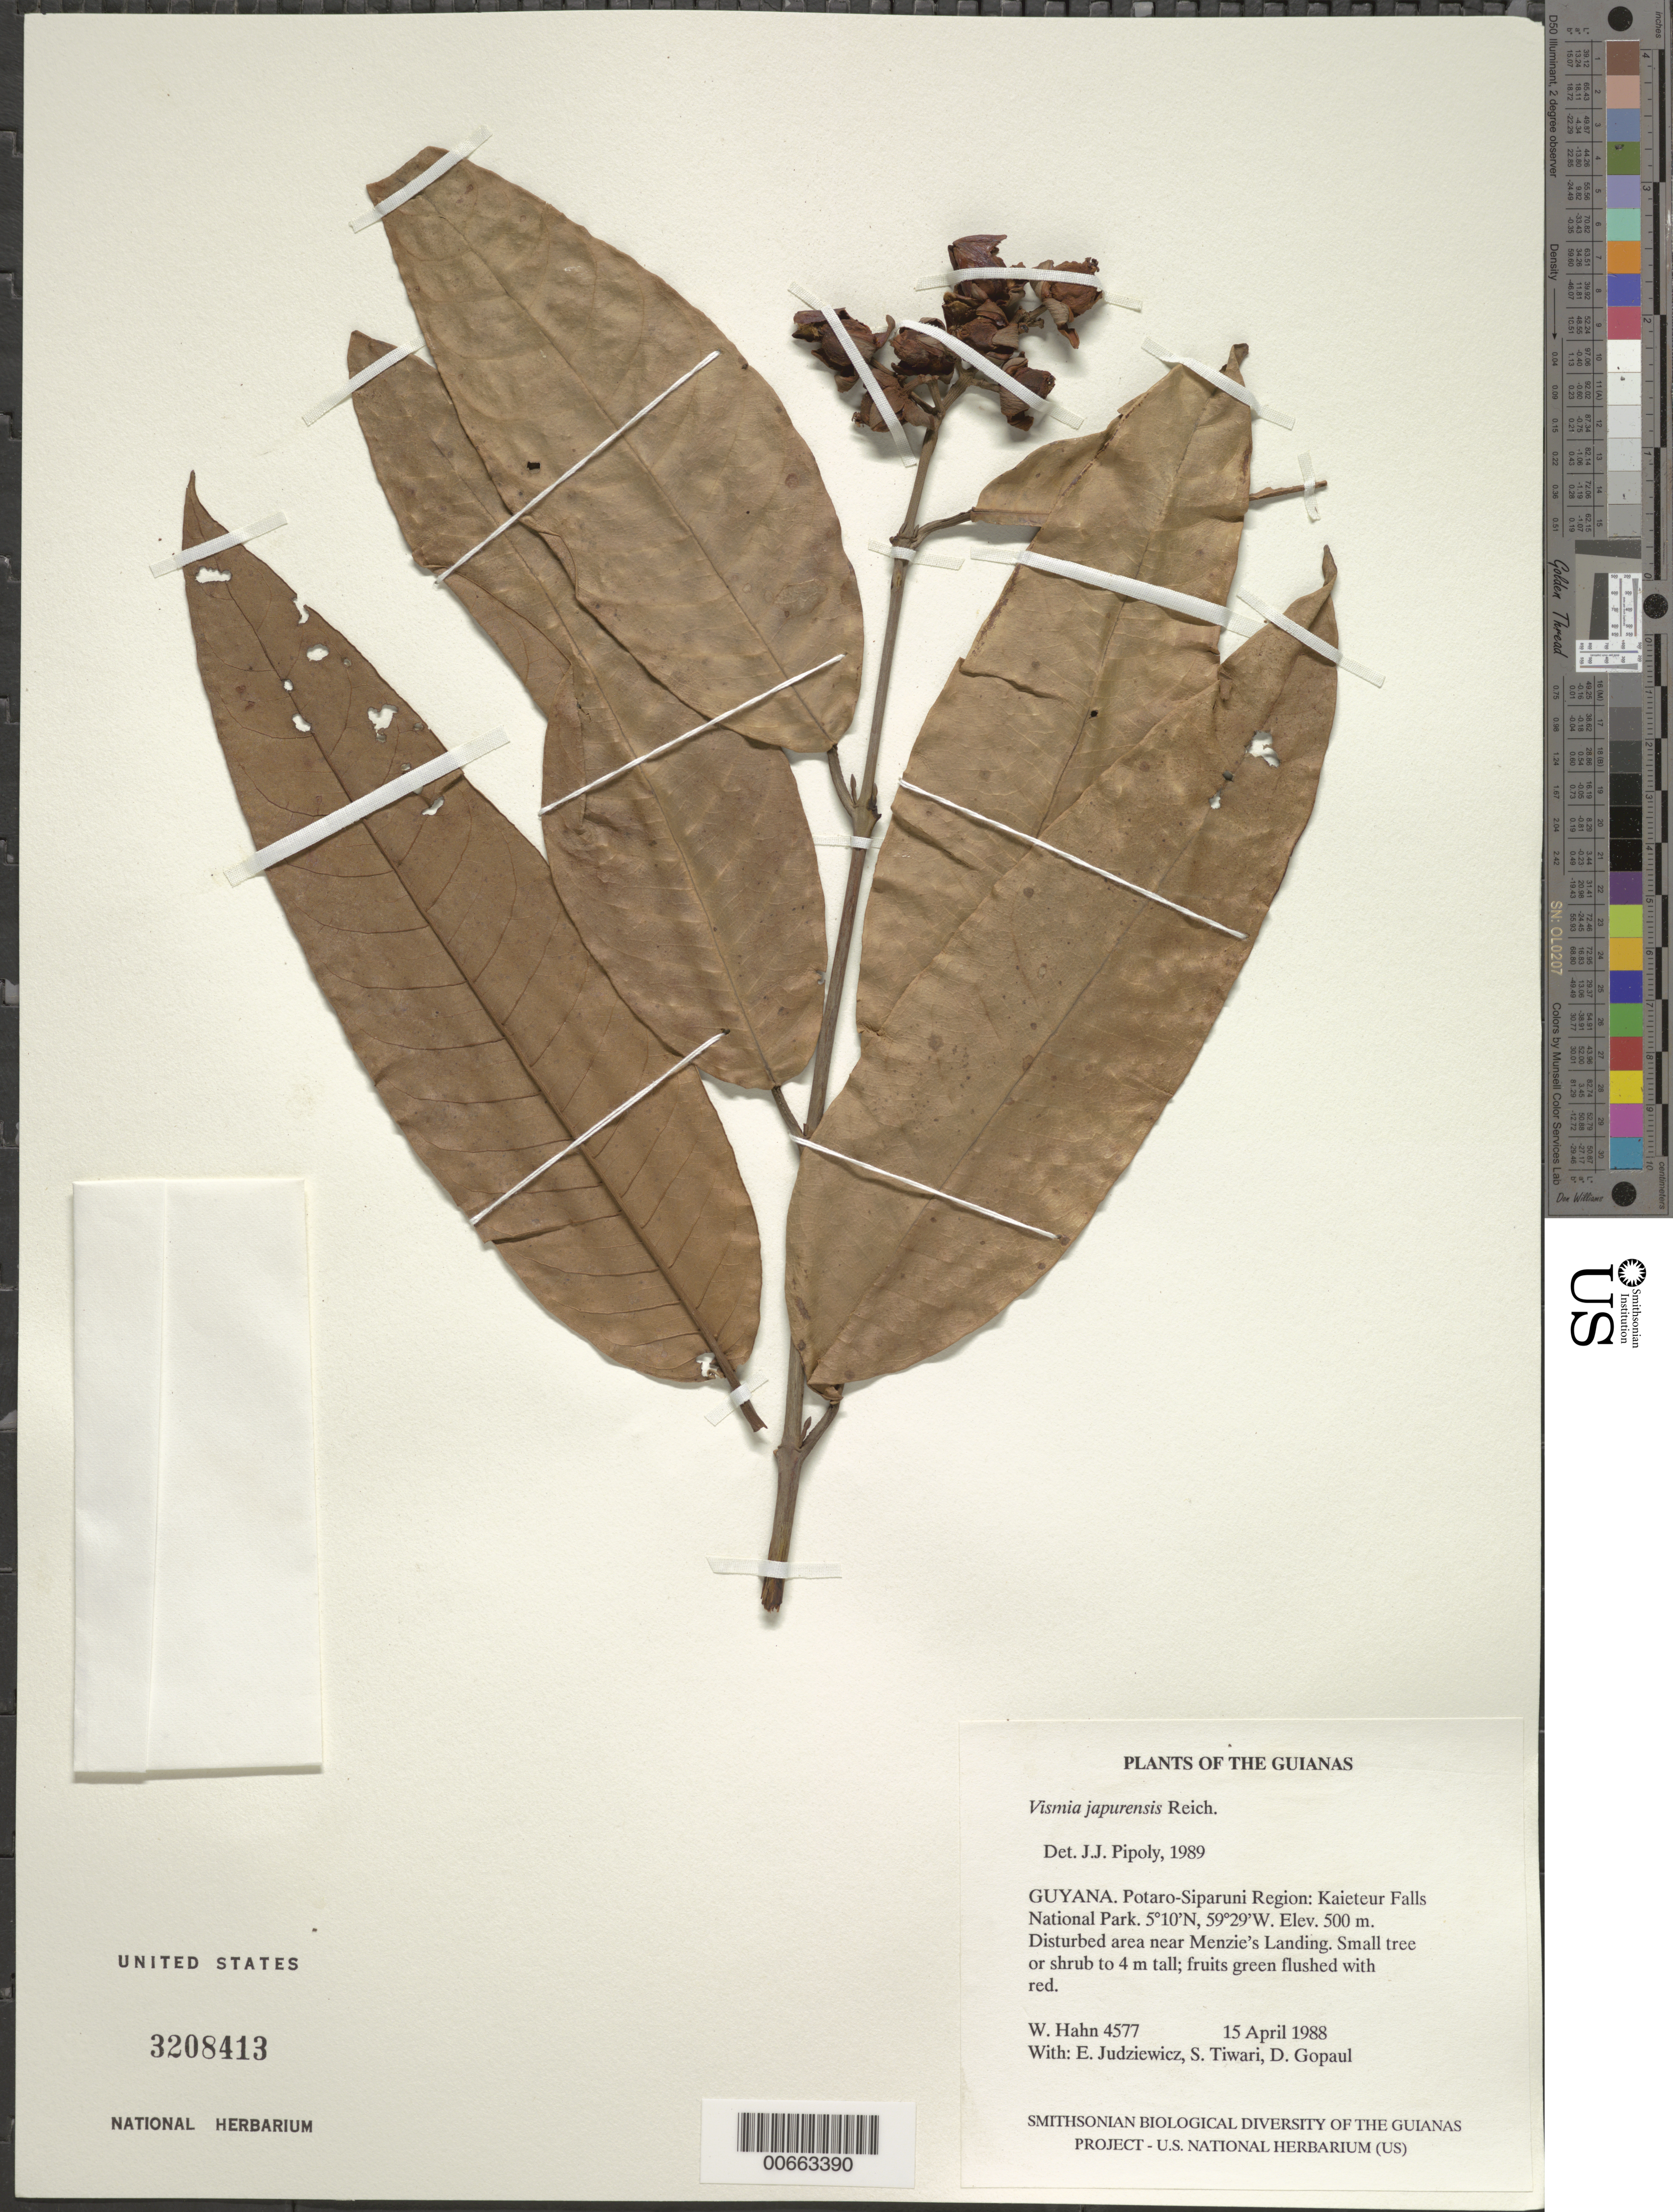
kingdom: Plantae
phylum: Tracheophyta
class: Magnoliopsida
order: Malpighiales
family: Hypericaceae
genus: Vismia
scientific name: Vismia japurensis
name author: Reichardt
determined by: Pipoly, J. J., III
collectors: W. Hahn, E. J. Judziewicz, S. Tiwari & D. Gopaul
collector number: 4577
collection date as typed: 15 April 1988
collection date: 1988-04-15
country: Guyana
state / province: Potaro-Siparuni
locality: Kaieteur Falls National Park. Near Menzie's Landing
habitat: Disturbed area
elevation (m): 500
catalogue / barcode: US 3208413